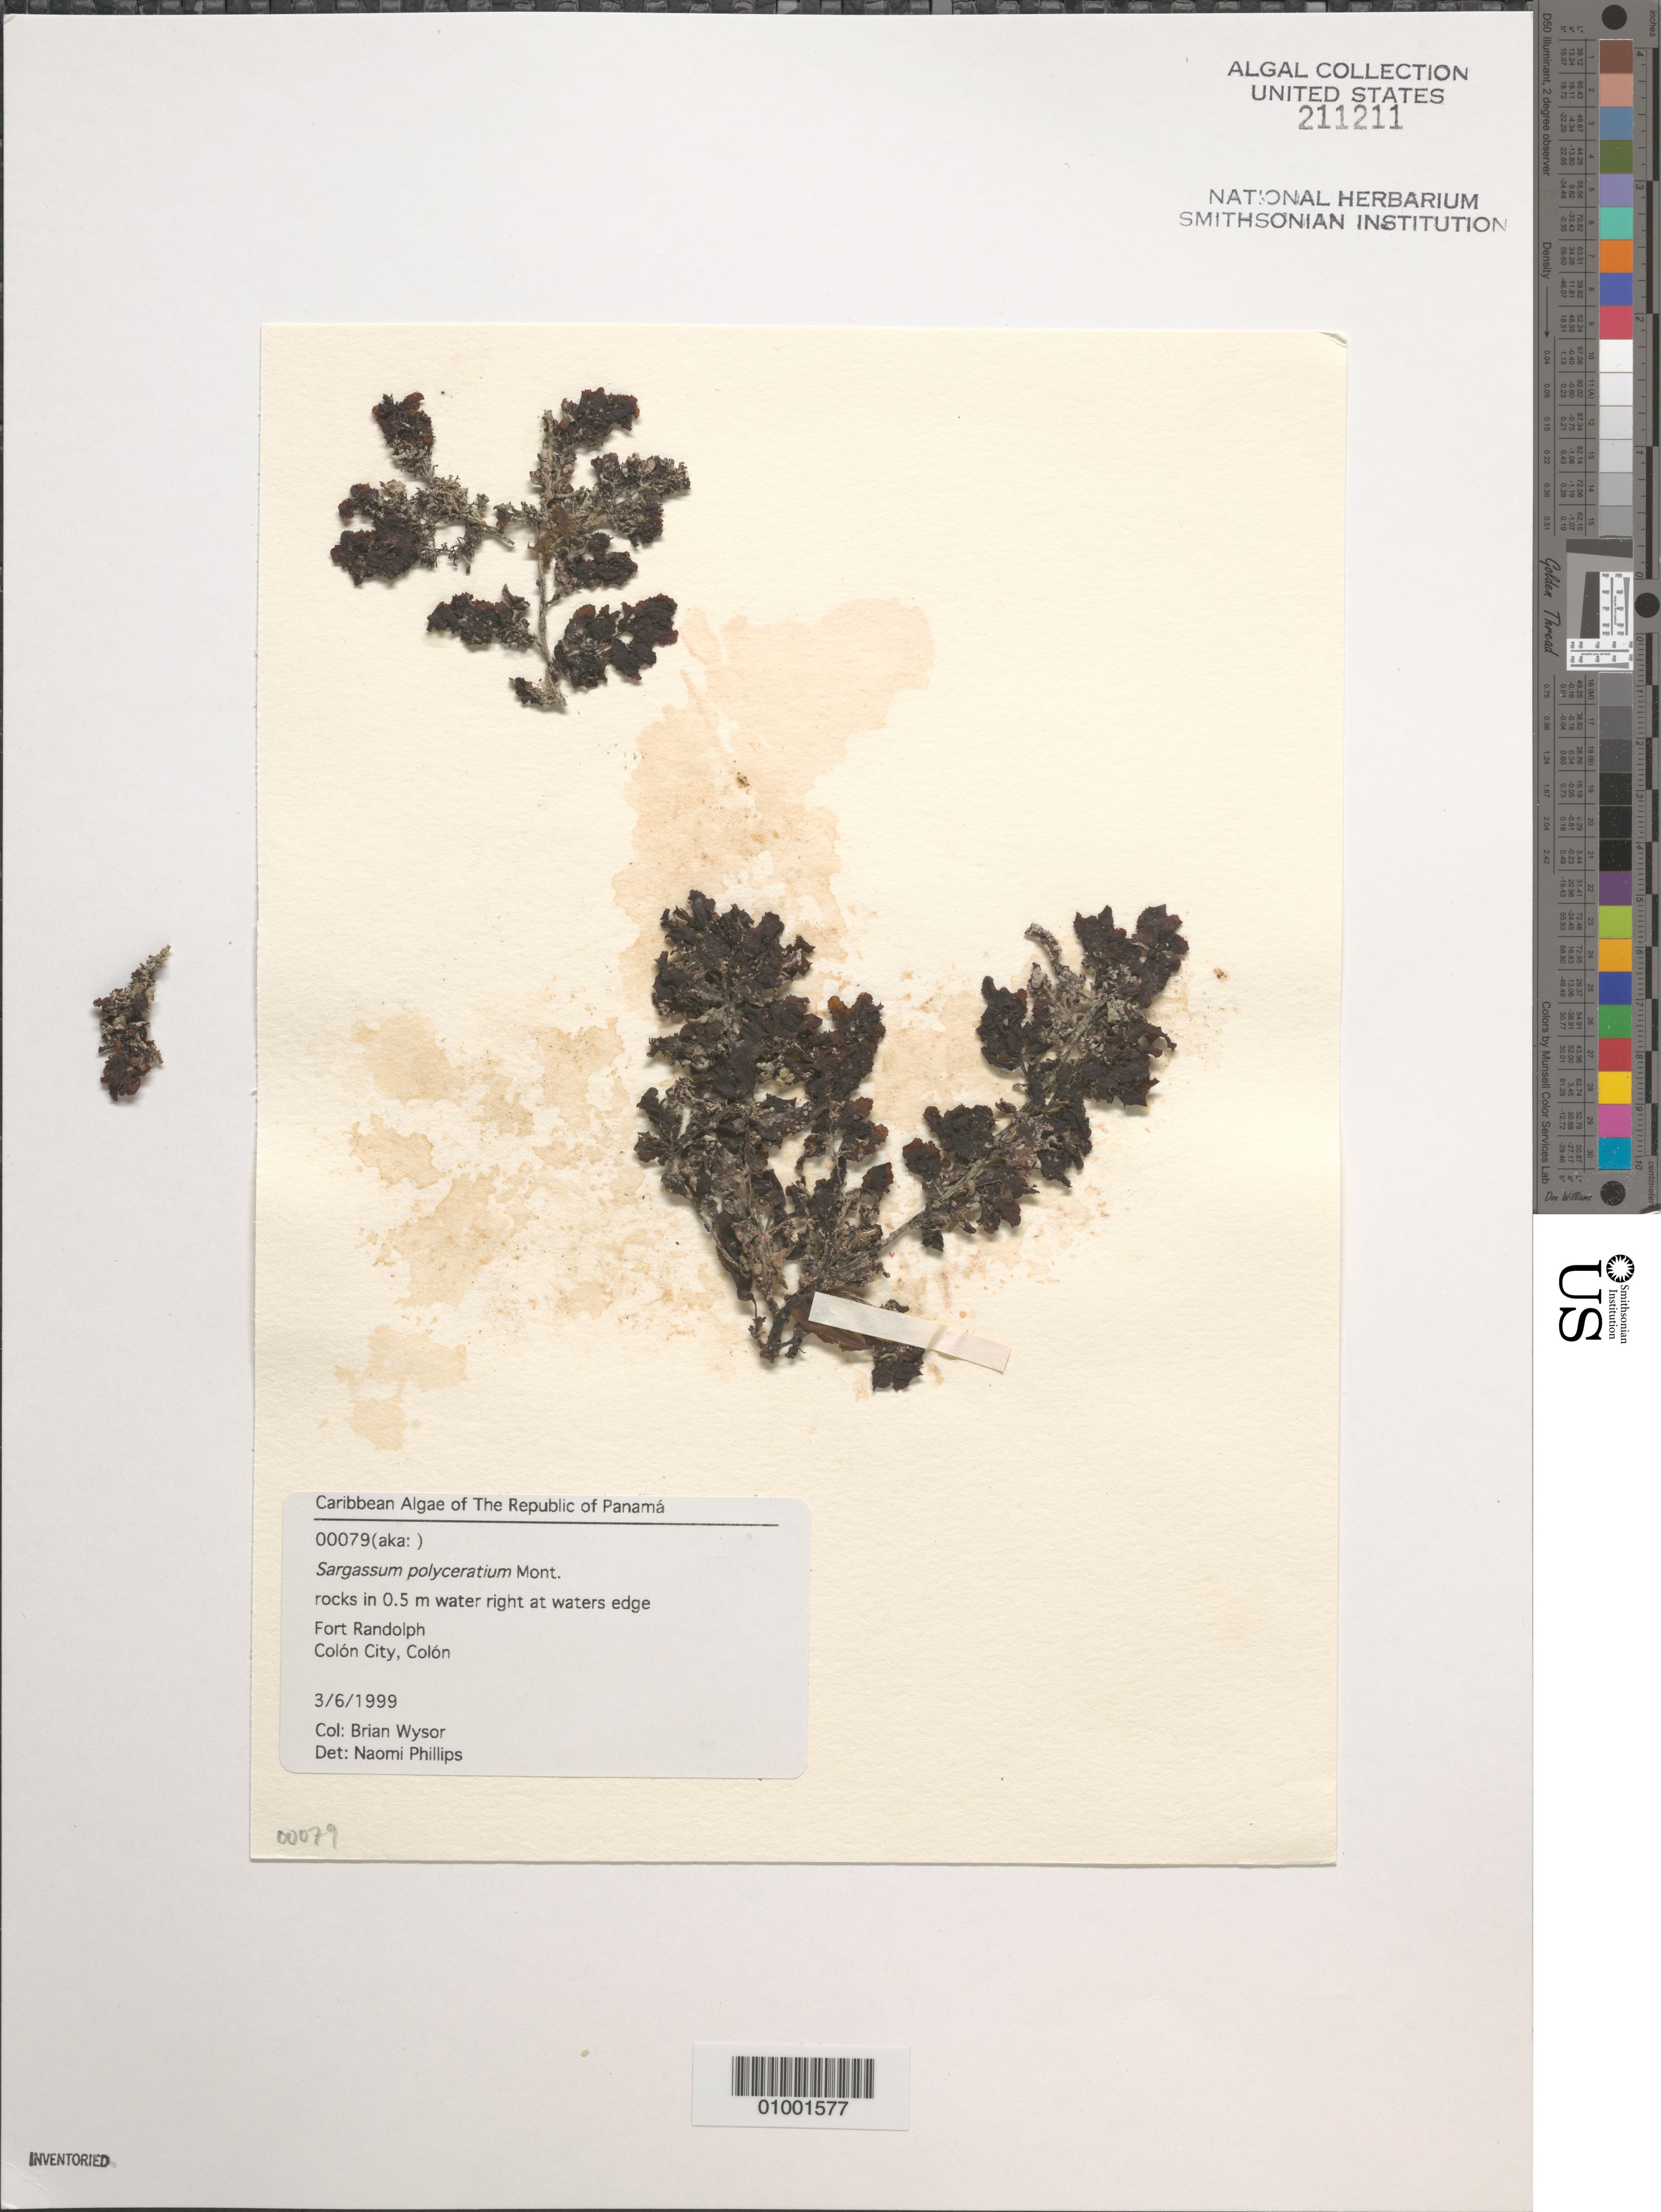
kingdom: Chromista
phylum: Ochrophyta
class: Phaeophyceae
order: Fucales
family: Sargassaceae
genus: Sargassum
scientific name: Sargassum polyceratium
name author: Mont.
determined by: Phillips, N.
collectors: B. Wysor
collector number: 00079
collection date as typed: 06 Mar 1999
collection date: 1999-03-06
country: Panama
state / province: Colón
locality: Fort Randolph, Colón City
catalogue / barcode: US 211211